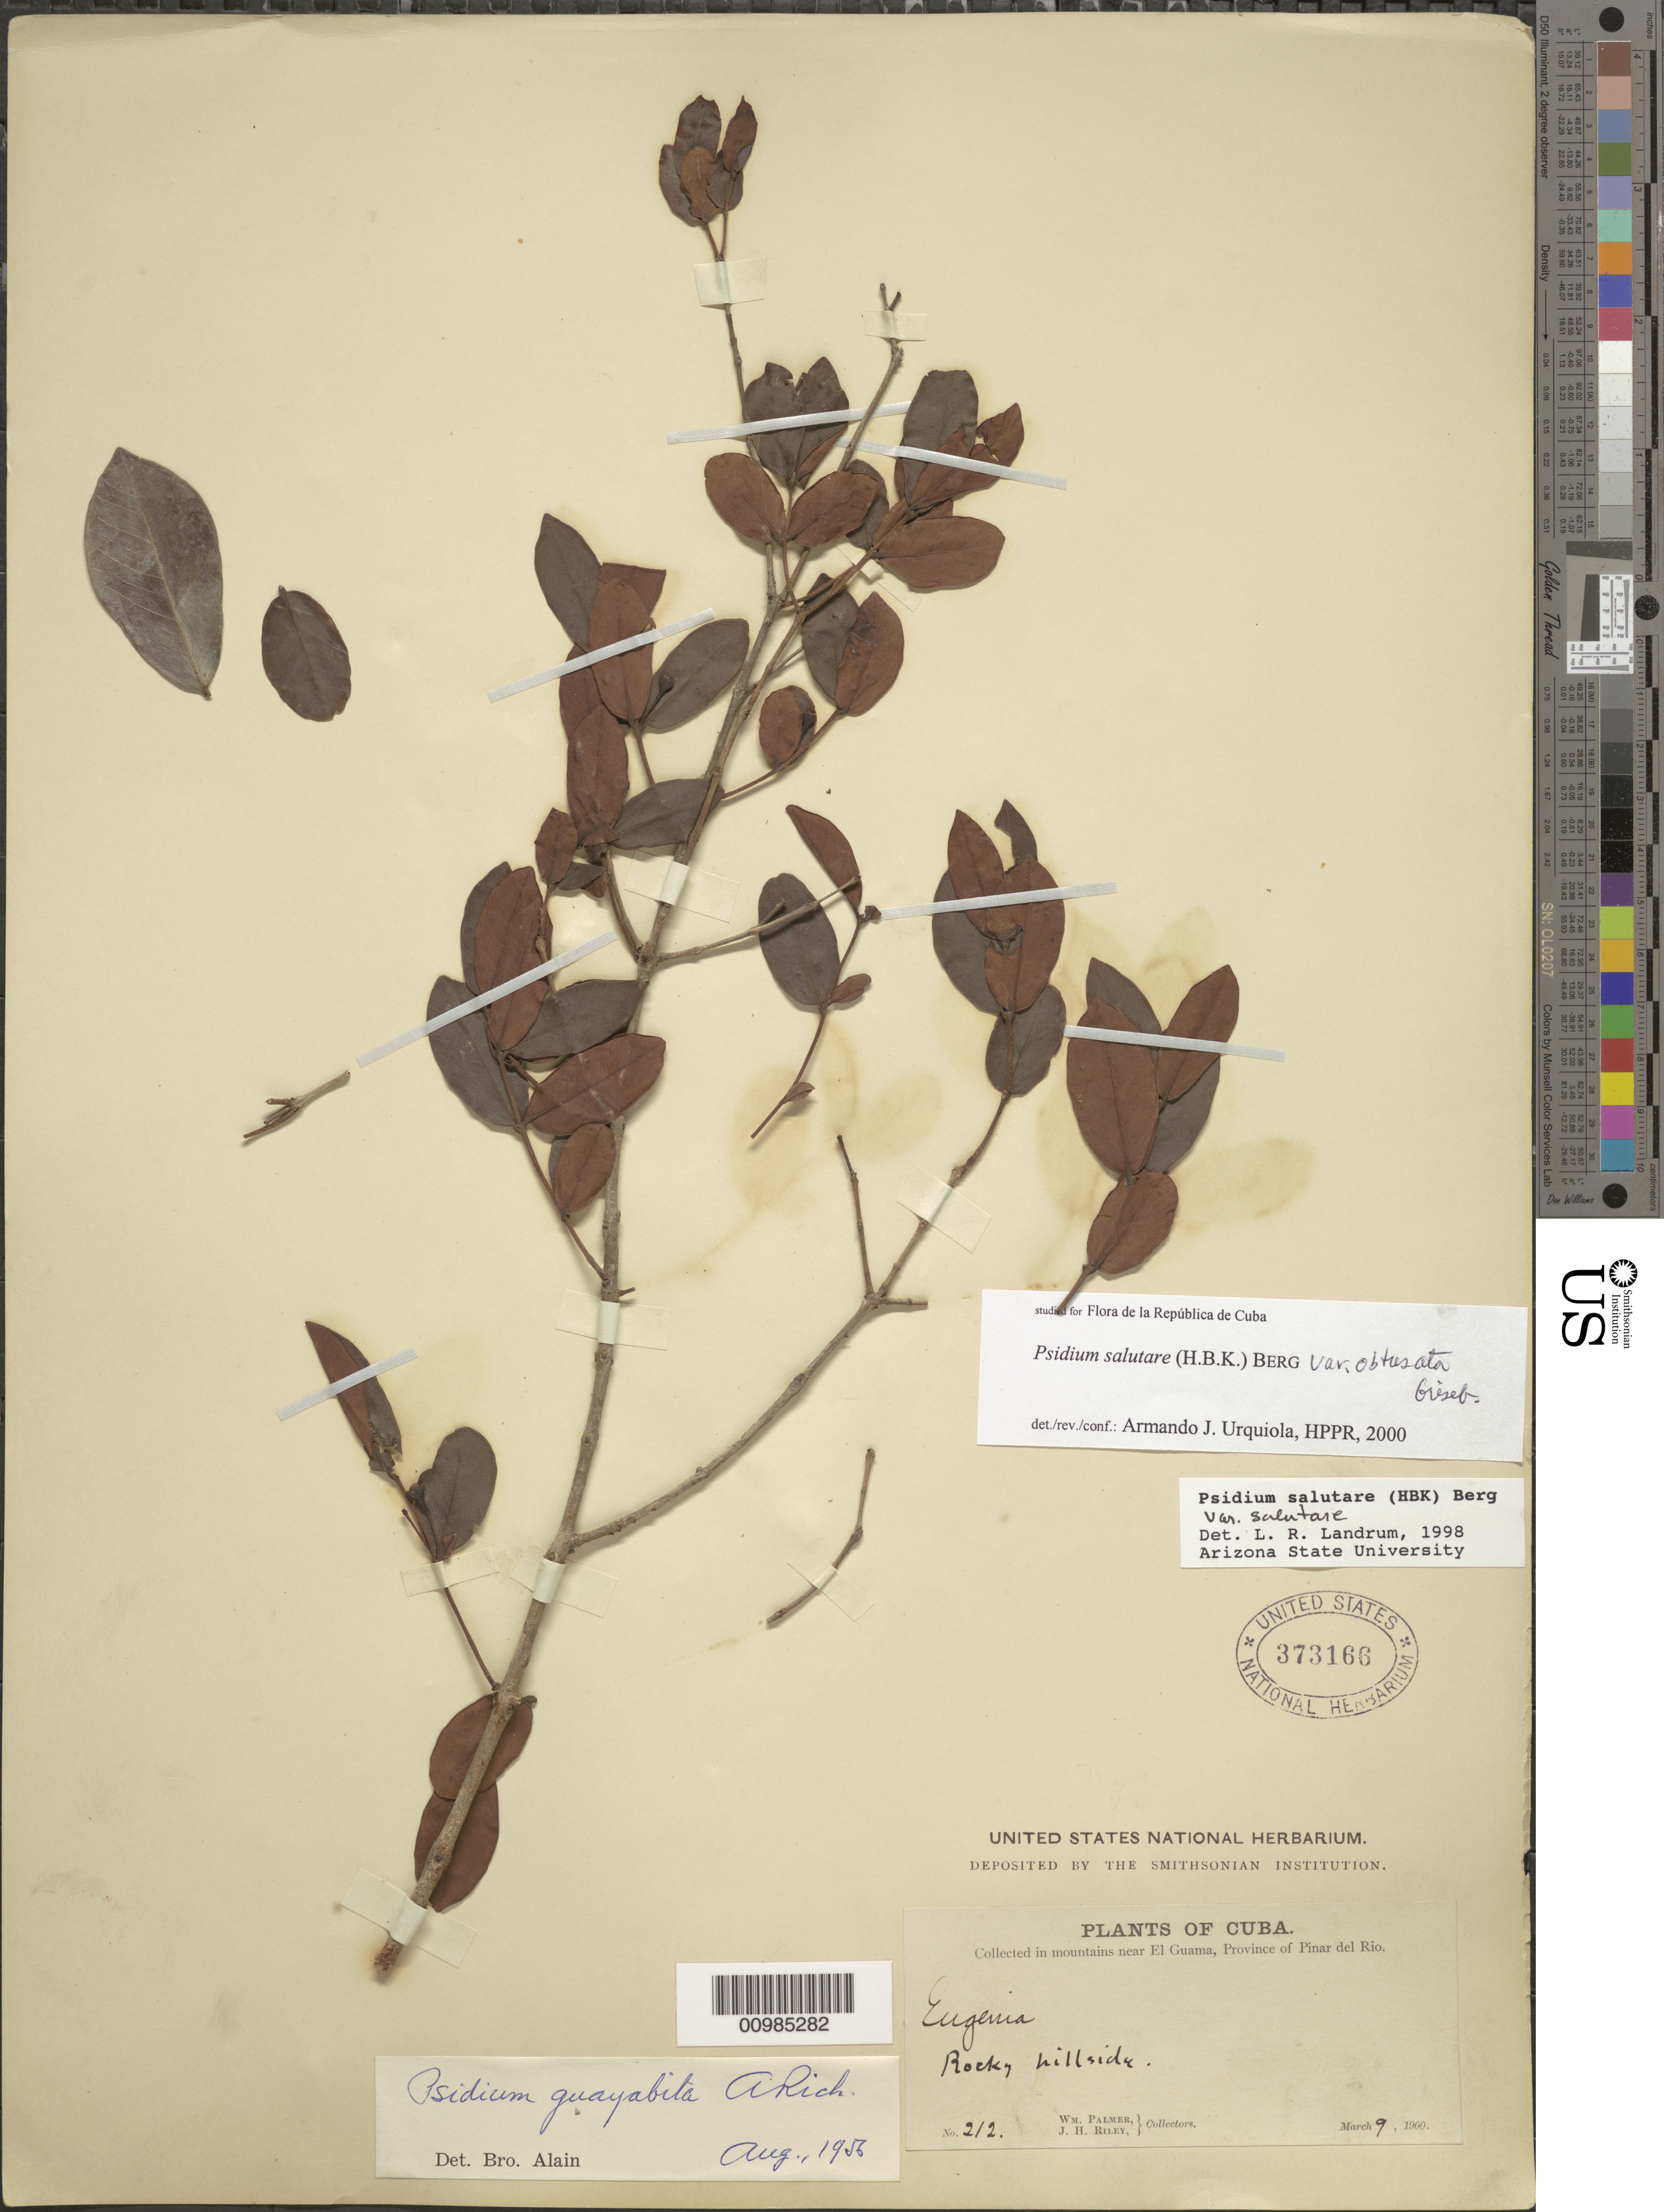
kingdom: Plantae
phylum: Tracheophyta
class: Magnoliopsida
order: Myrtales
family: Myrtaceae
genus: Psidium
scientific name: Psidium salutare var. obtusata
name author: Griseb.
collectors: W. Palmer & J. H. Riley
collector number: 212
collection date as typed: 09 Mar 1900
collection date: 1900-03-09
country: Cuba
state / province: Pinar del Rio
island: Cuba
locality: Near El Guama, in mountains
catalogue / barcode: US 373166